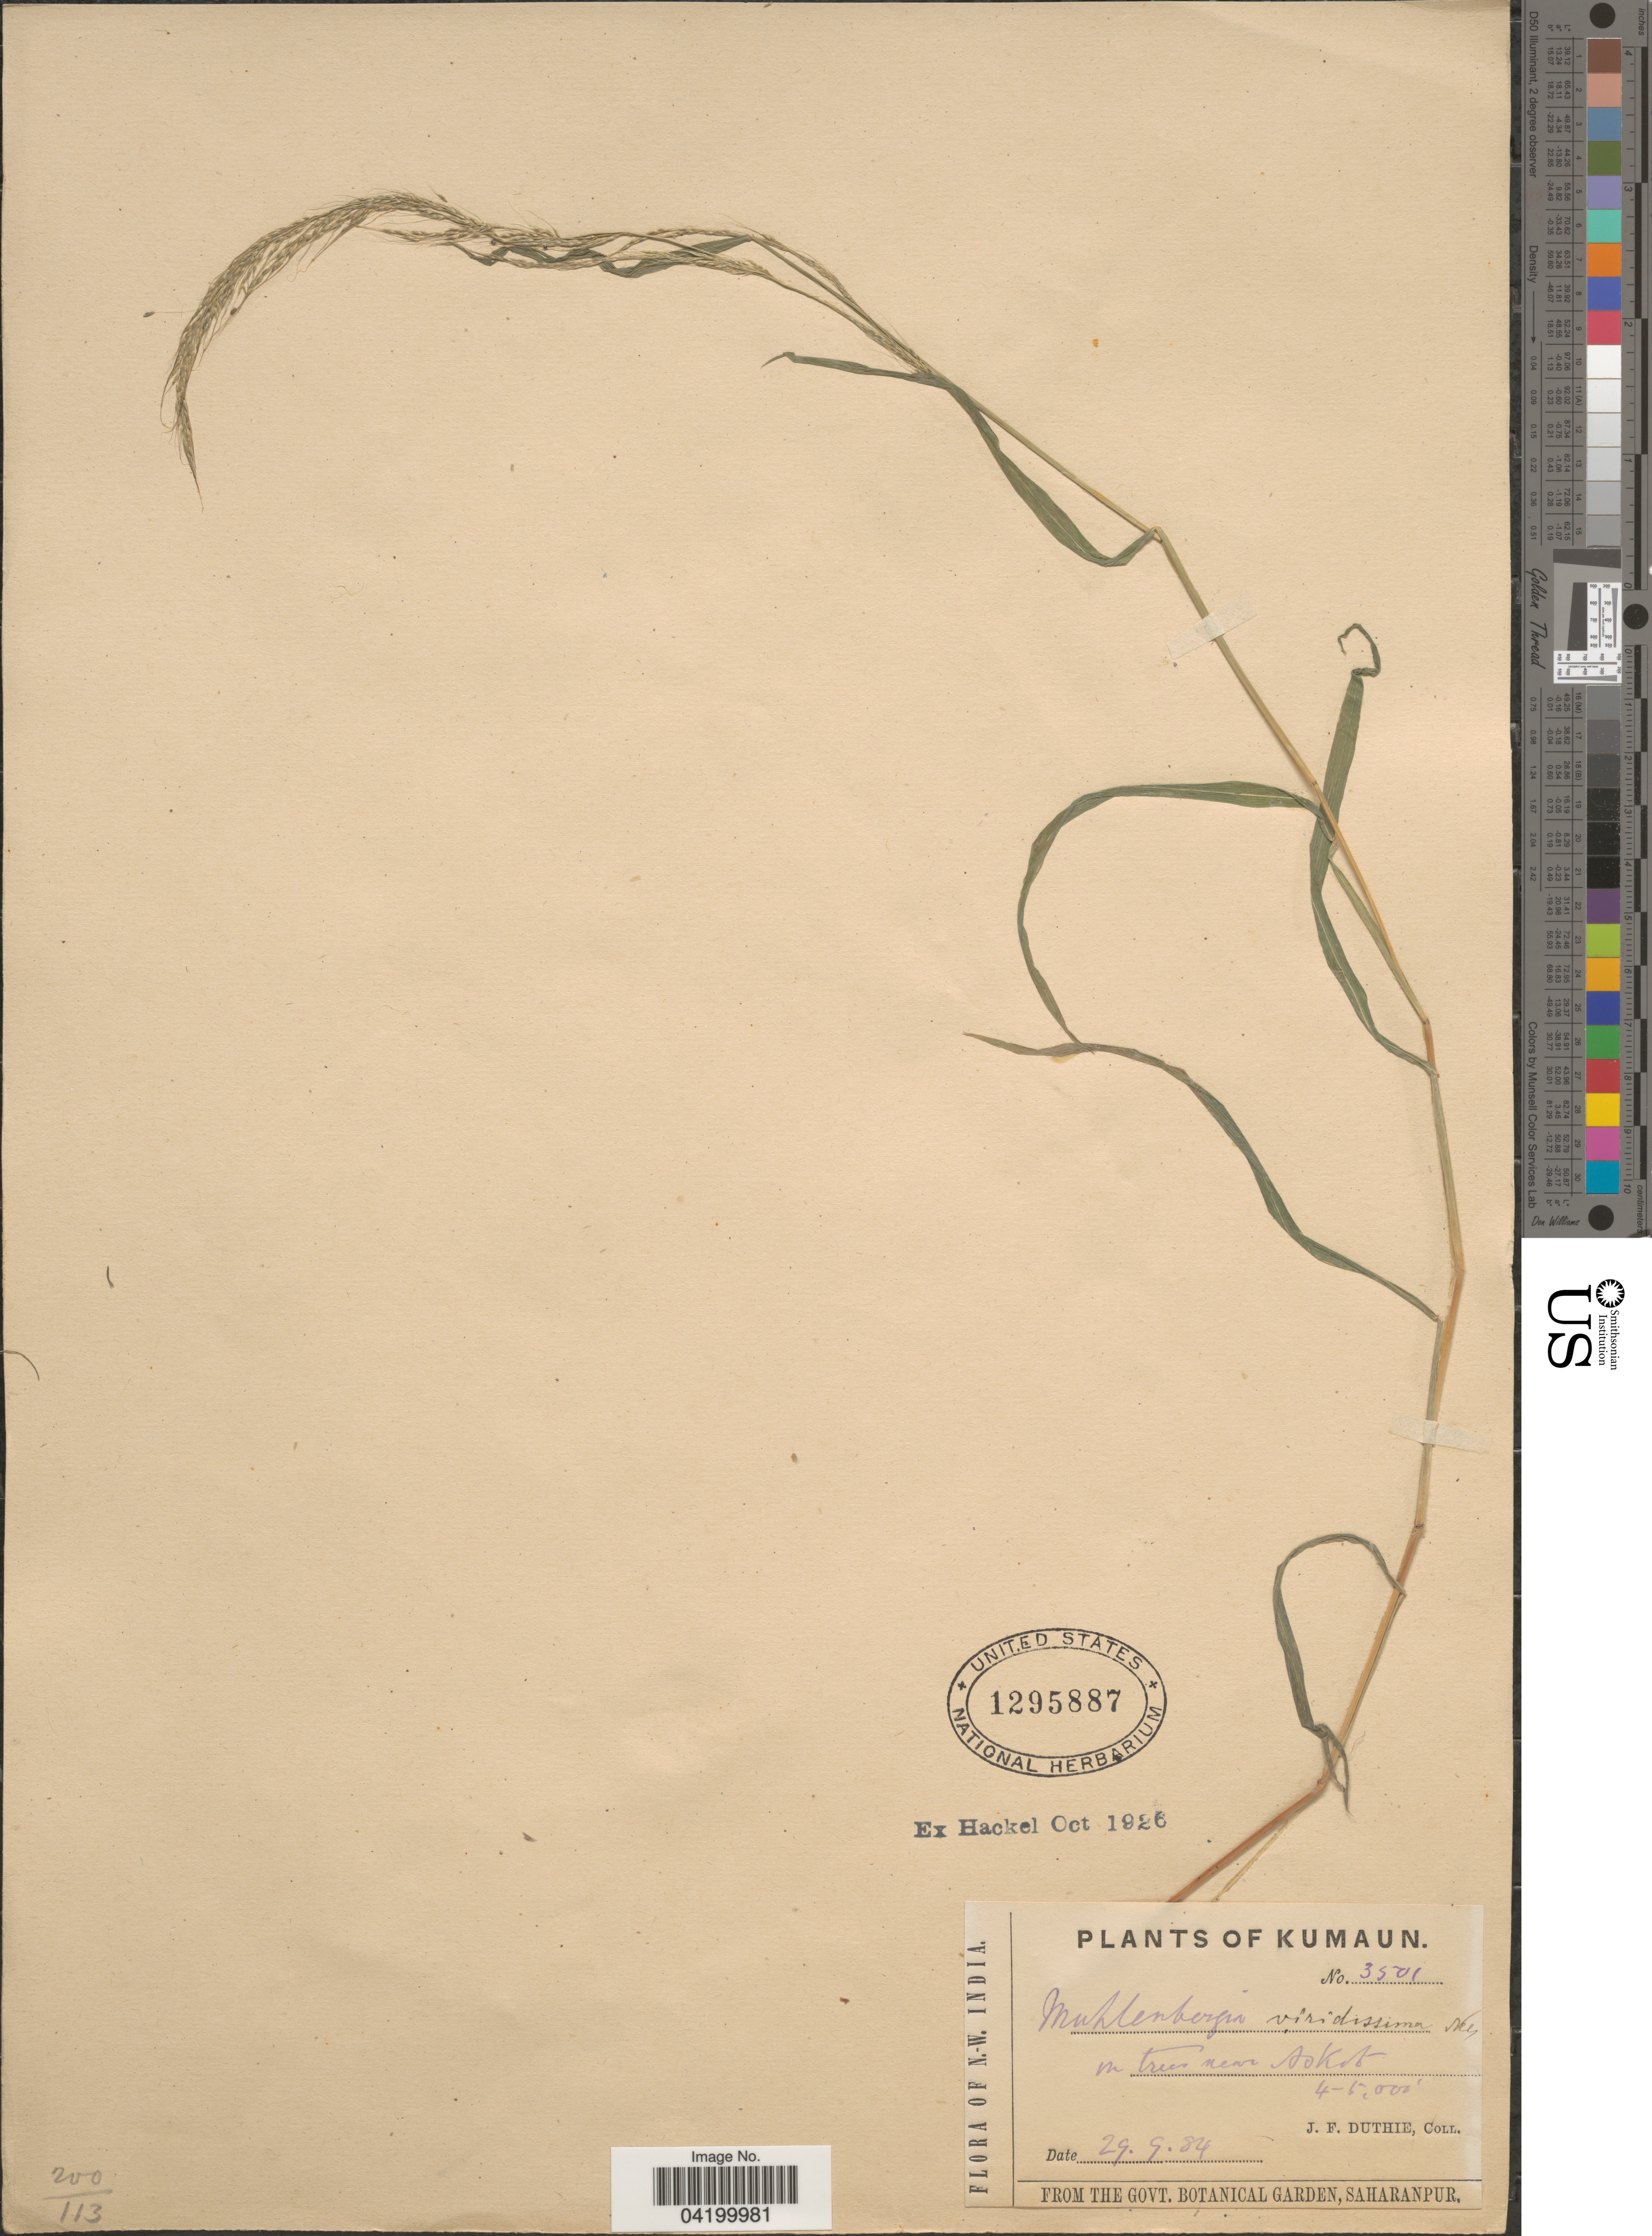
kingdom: Plantae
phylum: Tracheophyta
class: Liliopsida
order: Poales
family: Poaceae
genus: Muhlenbergia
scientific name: Muhlenbergia huegelii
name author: Trin.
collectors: J. F. Duthie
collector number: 3501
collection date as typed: Transcribed d/m/y: 29/9/84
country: India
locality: N.-W. India. Kumaun. On trees near Askot.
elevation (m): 1219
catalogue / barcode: US 1295887